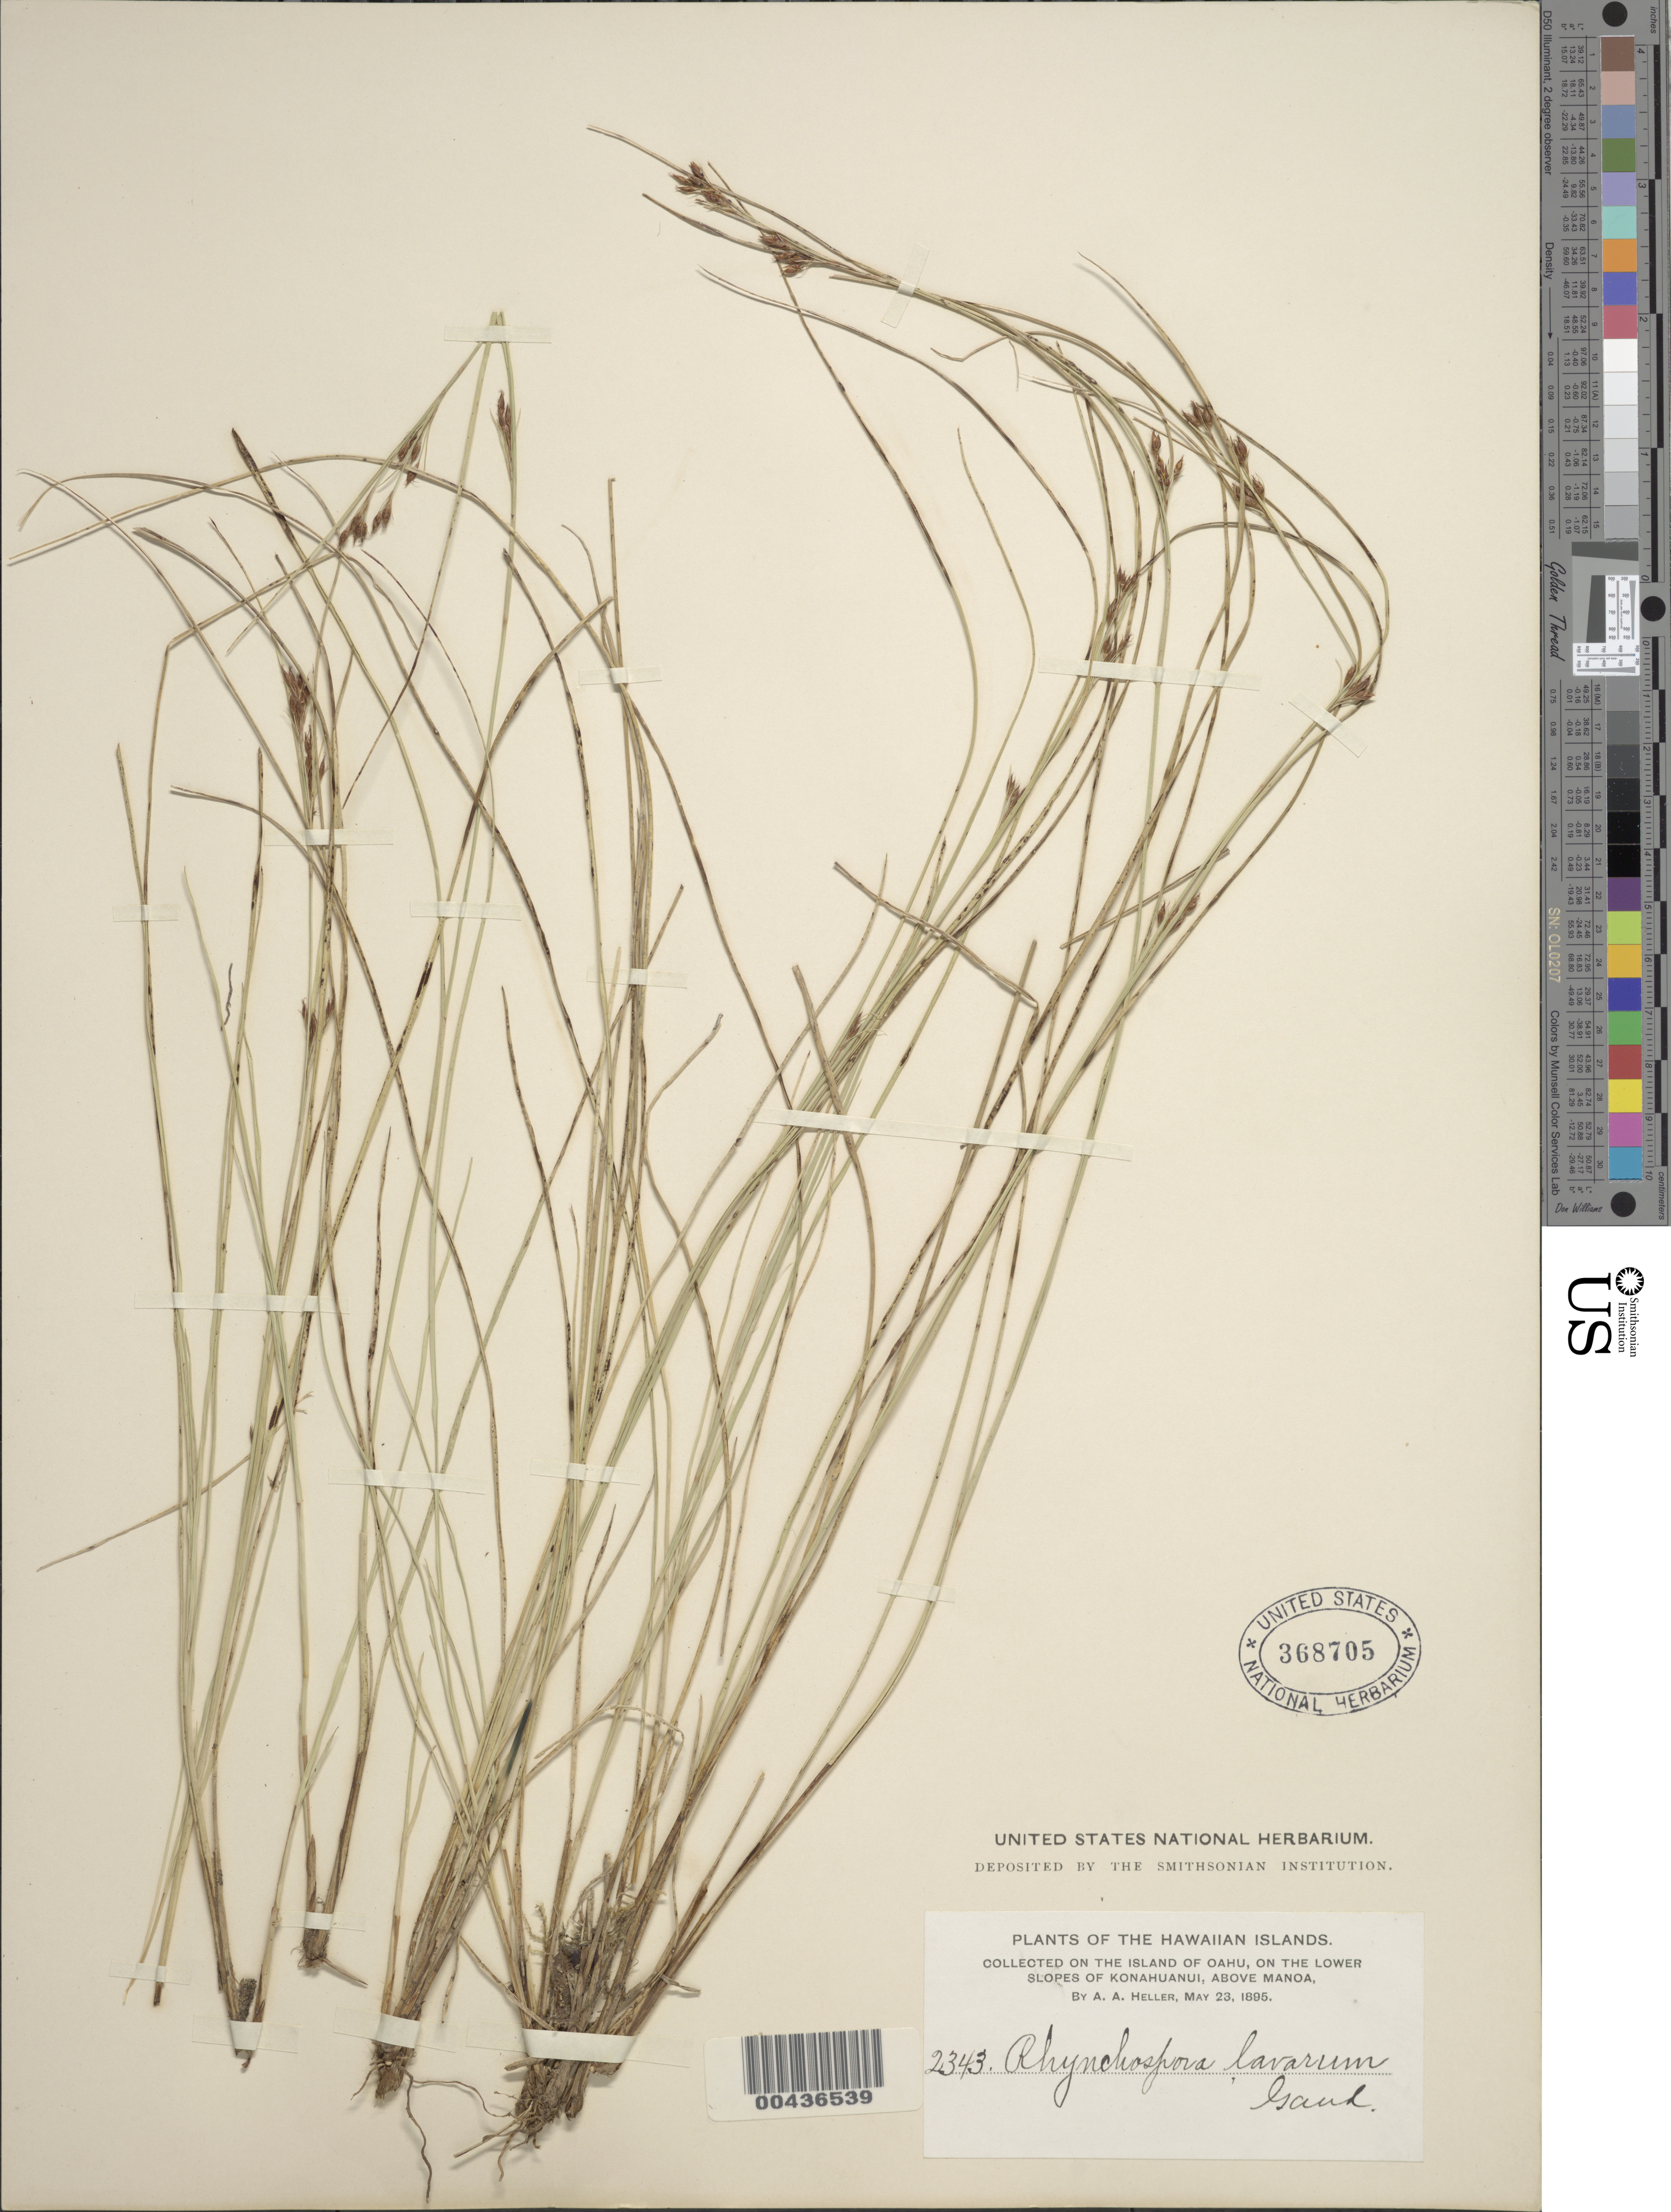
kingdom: Plantae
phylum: Tracheophyta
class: Liliopsida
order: Poales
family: Cyperaceae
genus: Rhynchospora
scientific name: Rhynchospora rugosa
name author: (Vahl) Gale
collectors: A. A. Heller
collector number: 2343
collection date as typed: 23 May 1895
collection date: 1895-05-23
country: United States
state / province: Hawaii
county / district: Honolulu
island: Oahu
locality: on the lower slopes of Konahuanui, above Manoa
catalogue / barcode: US 368705